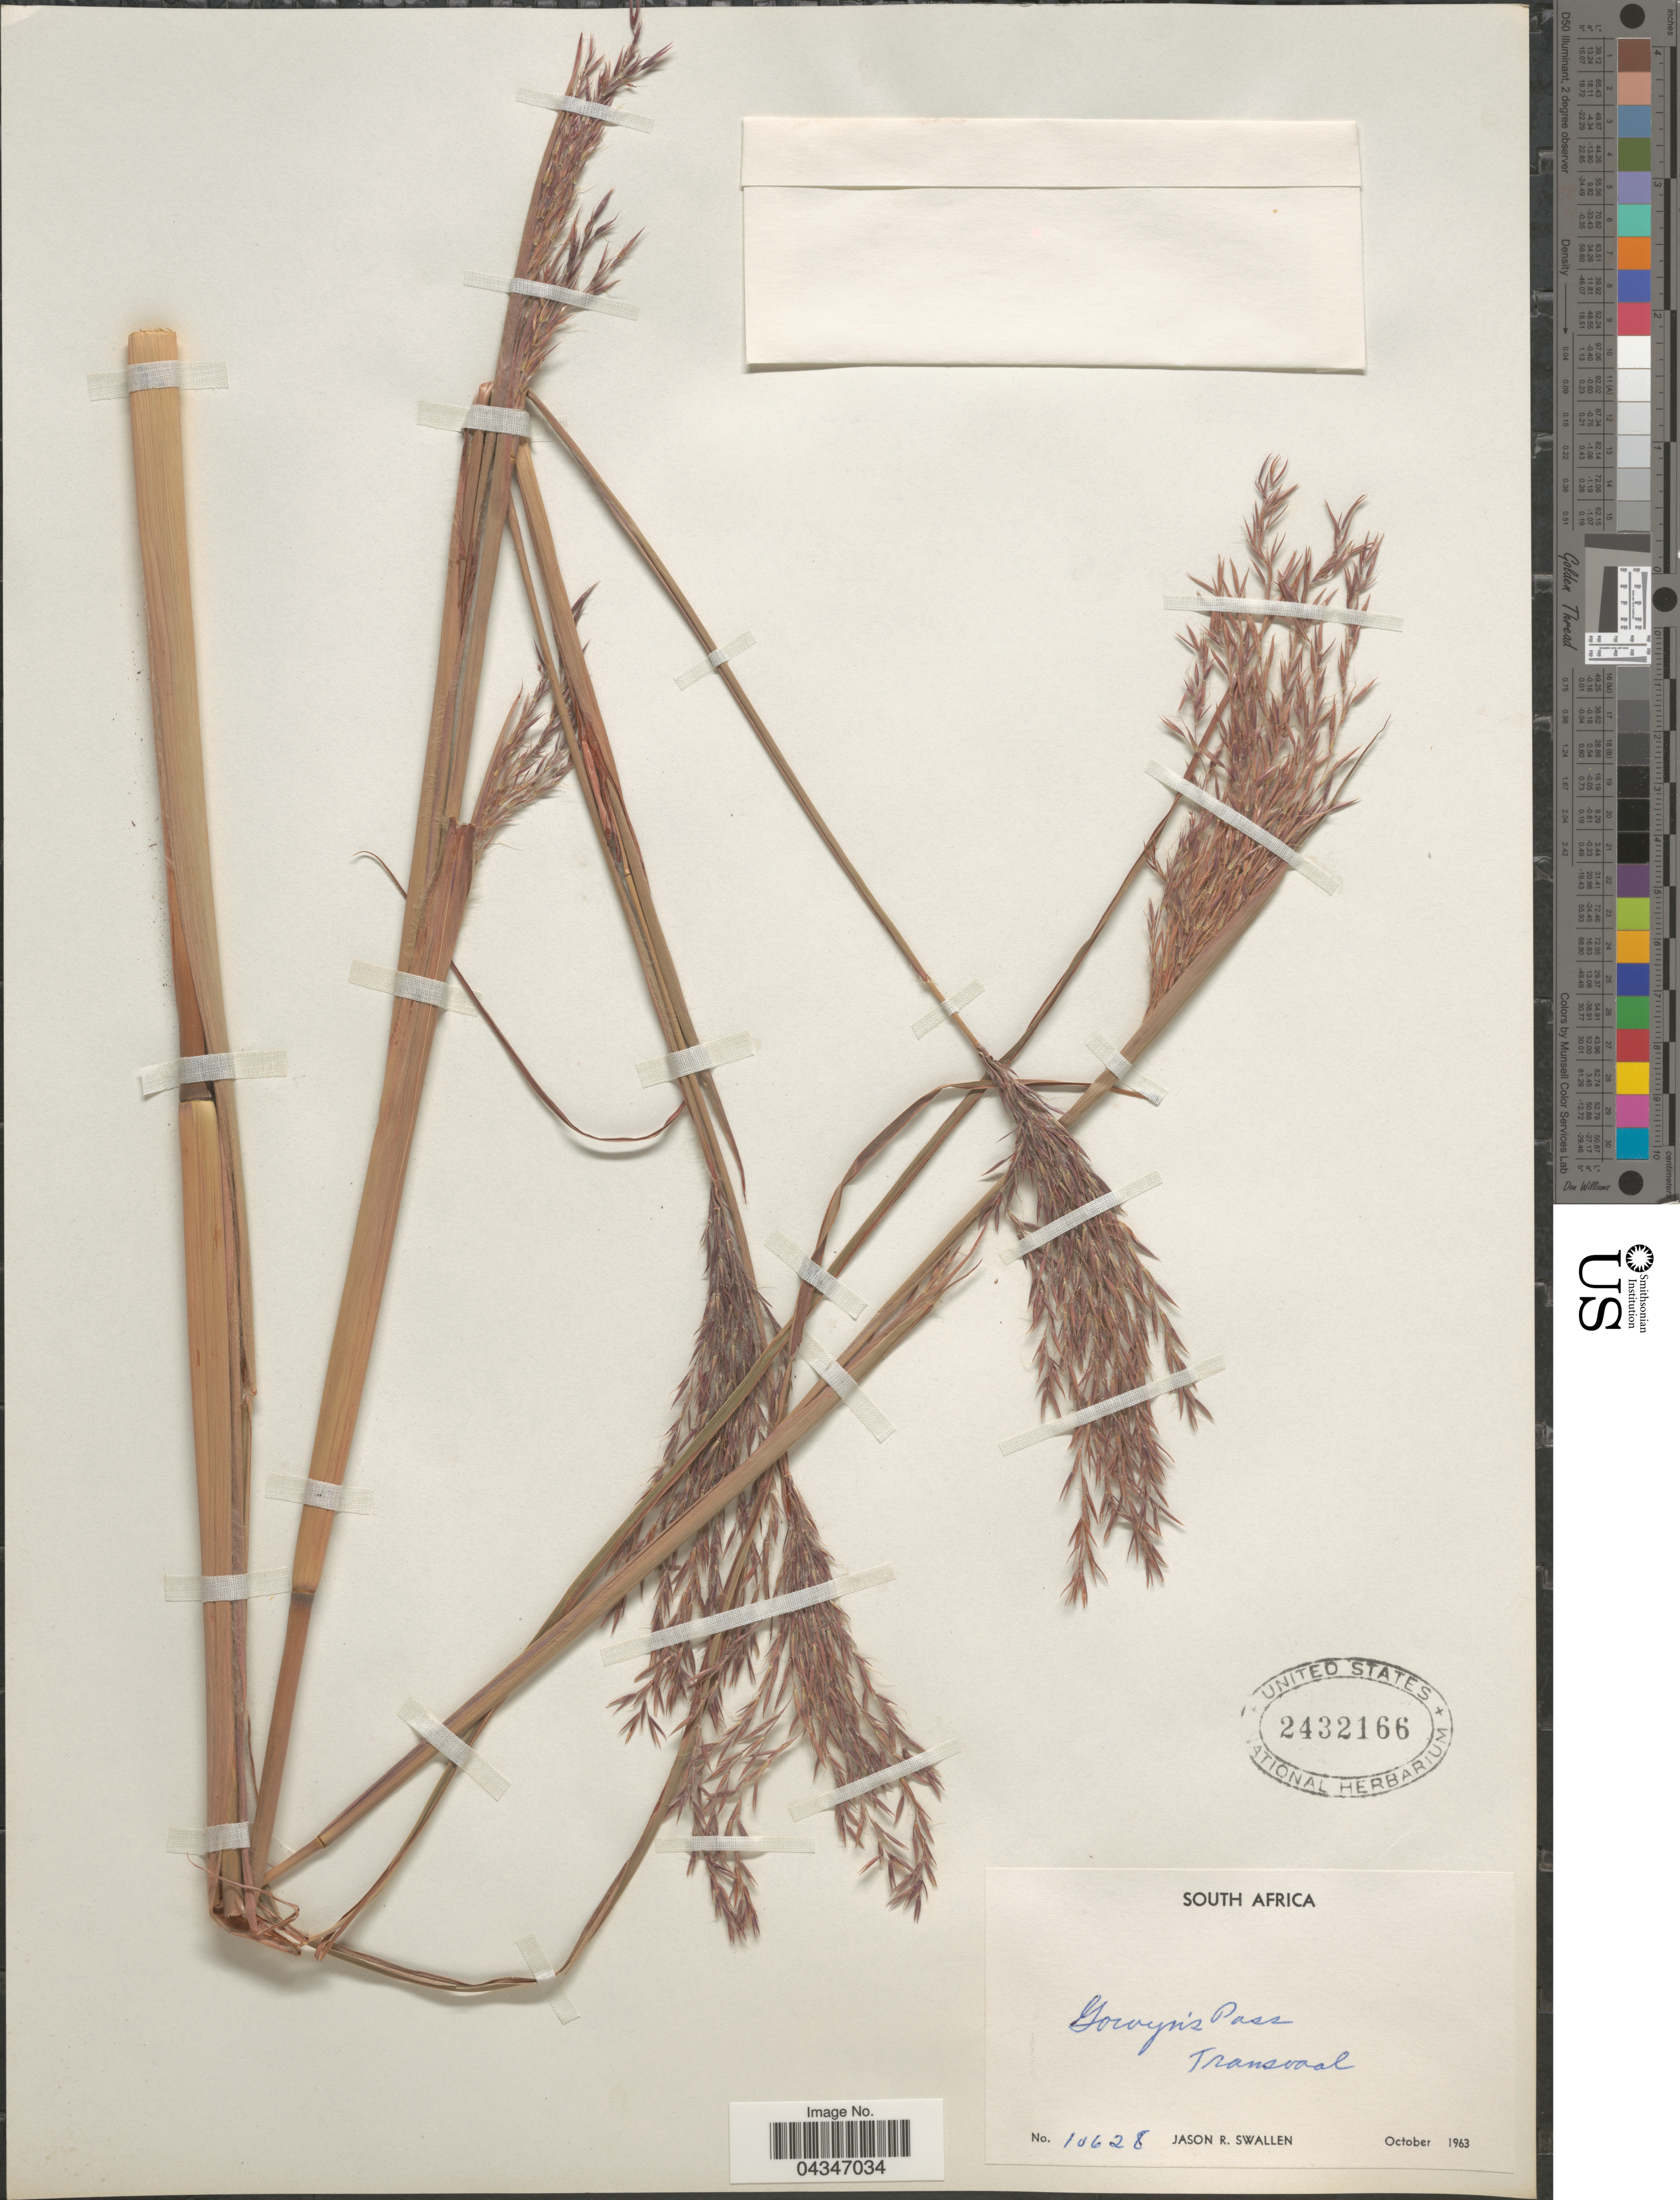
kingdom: Plantae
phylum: Tracheophyta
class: Liliopsida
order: Poales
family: Poaceae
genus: Andropogon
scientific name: Andropogon appendiculatus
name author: Nees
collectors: J. R. Swallen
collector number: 10628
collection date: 1963-10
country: South Africa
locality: Gowyn's Pass. Transvaal.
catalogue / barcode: US 2432166